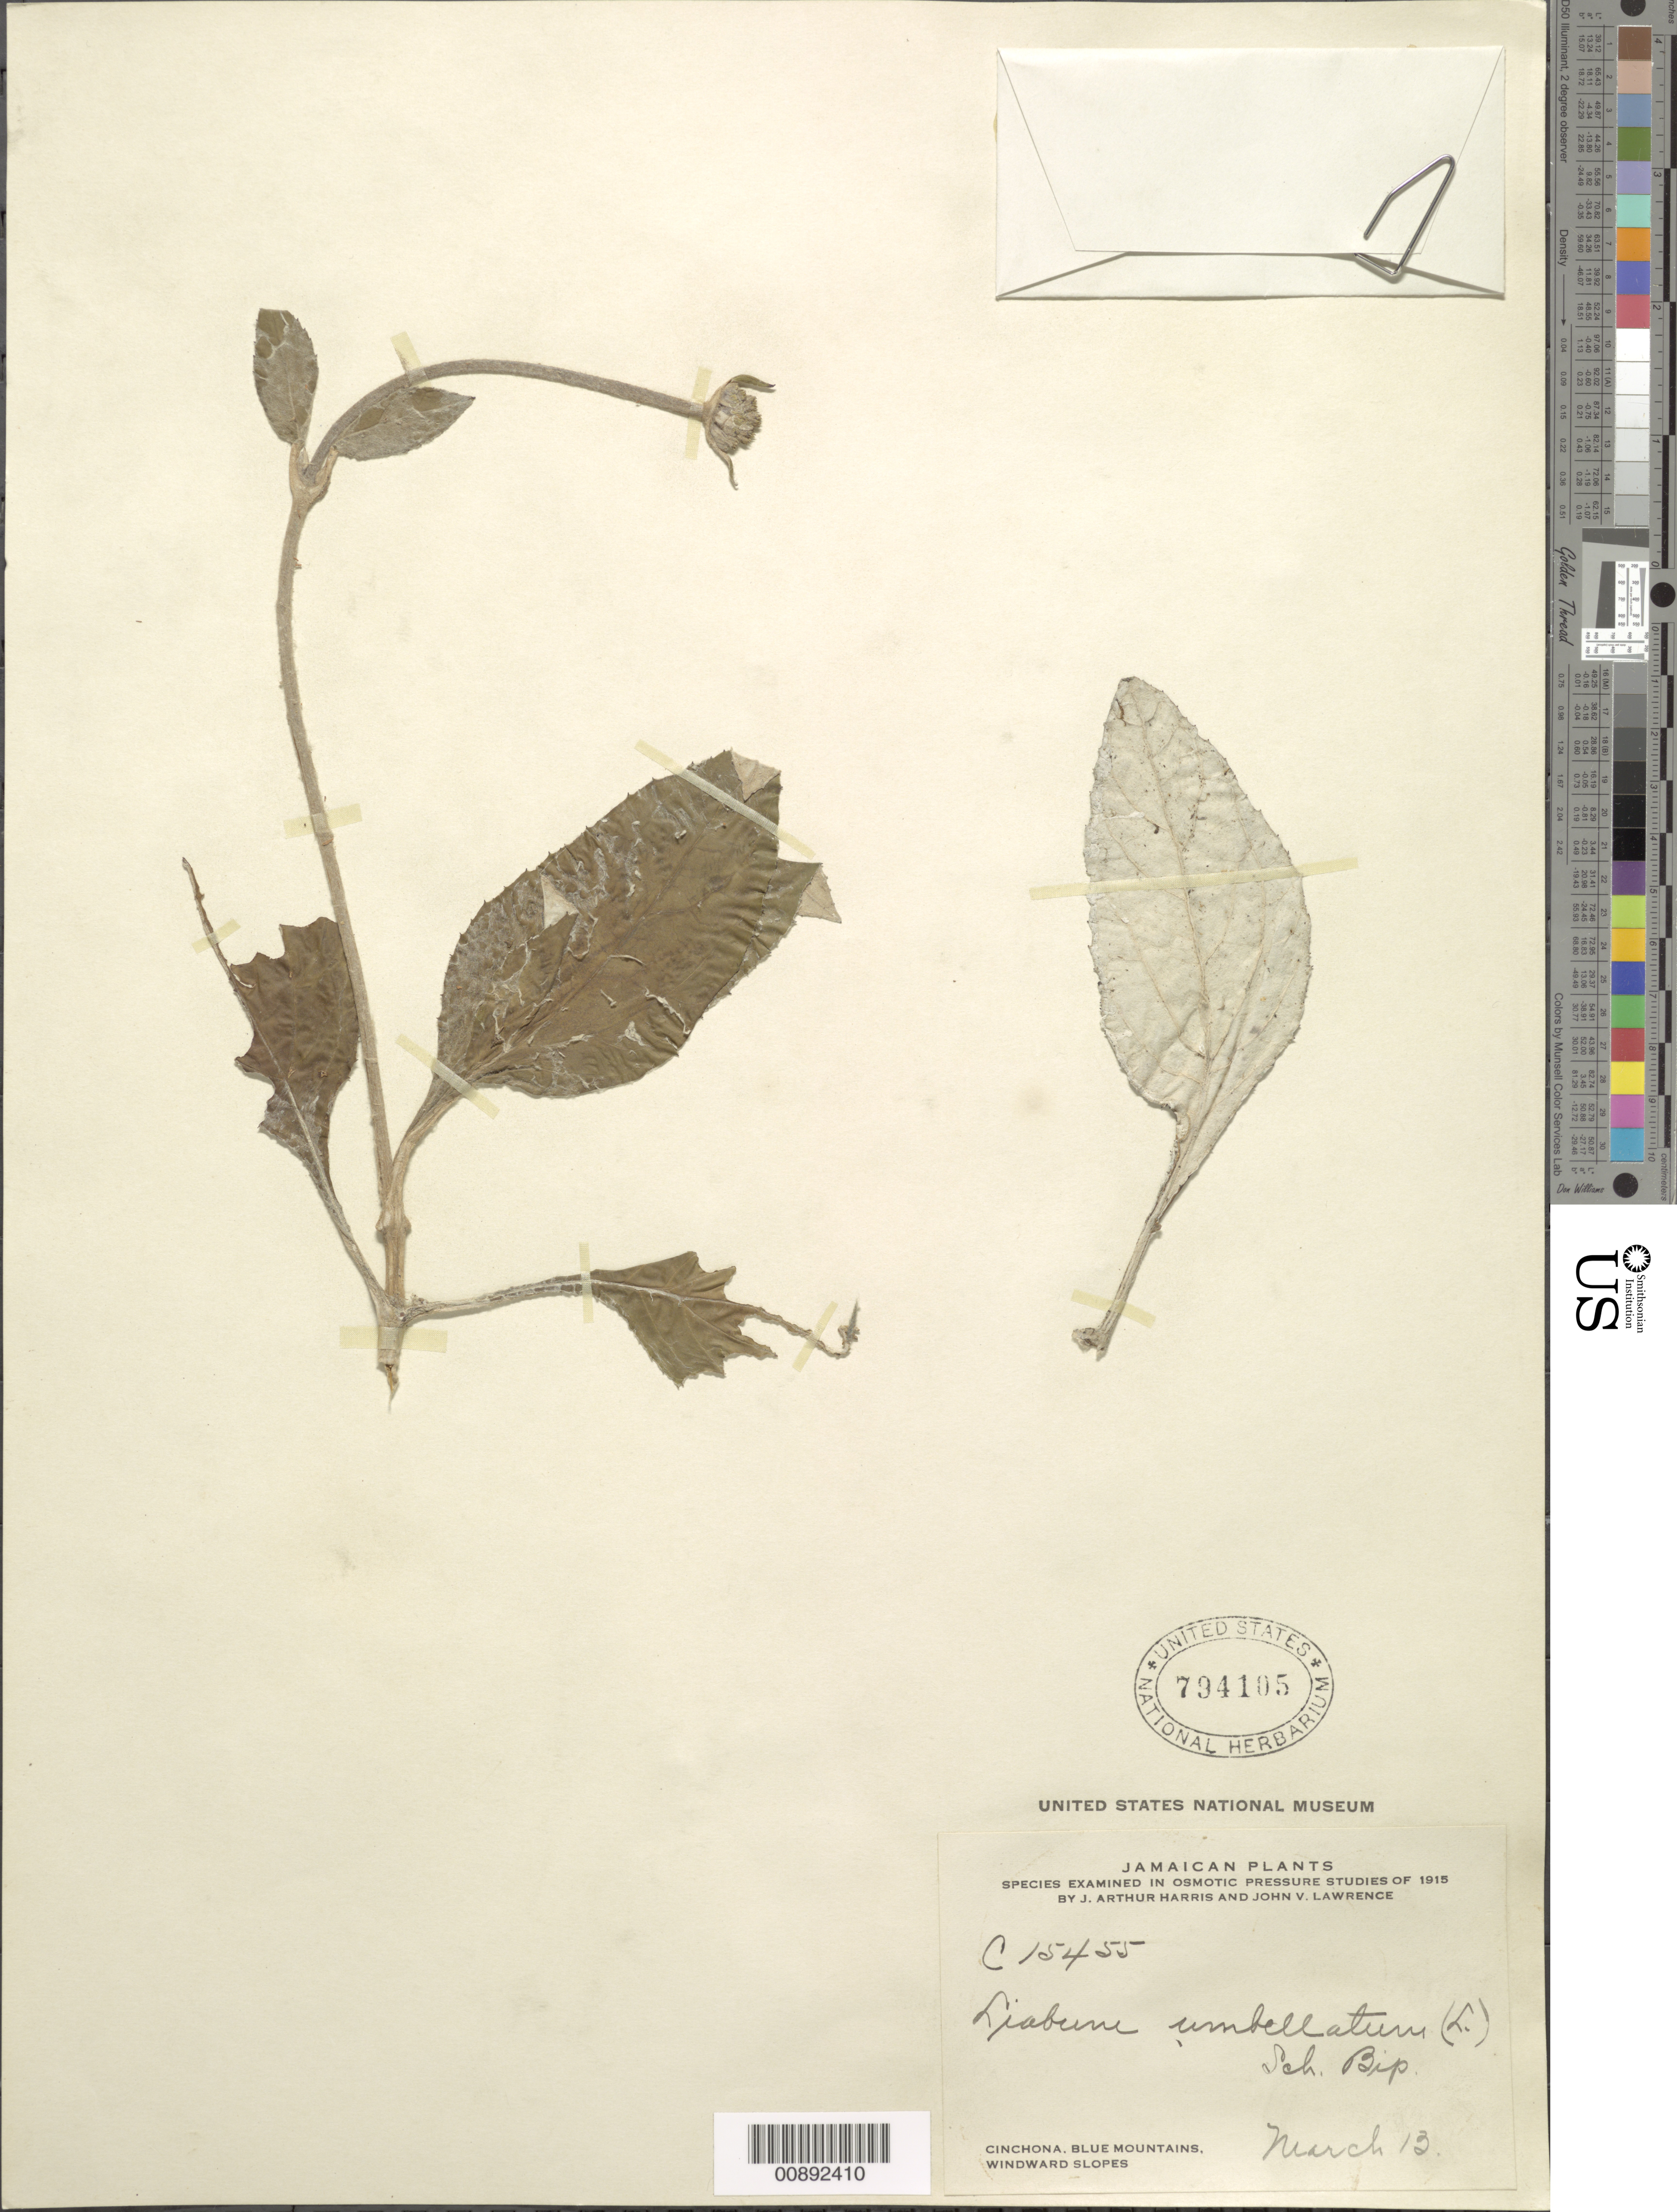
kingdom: Plantae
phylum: Tracheophyta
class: Magnoliopsida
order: Asterales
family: Asteraceae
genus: Liabum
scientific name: Liabum umbellatum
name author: (L.) Sch. Bip.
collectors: A. J. Harris & J. Lawrence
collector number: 15455 C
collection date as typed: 13 March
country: Jamaica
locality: Cinchona, Blue Mountains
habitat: Windward slopes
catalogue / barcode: US 794105